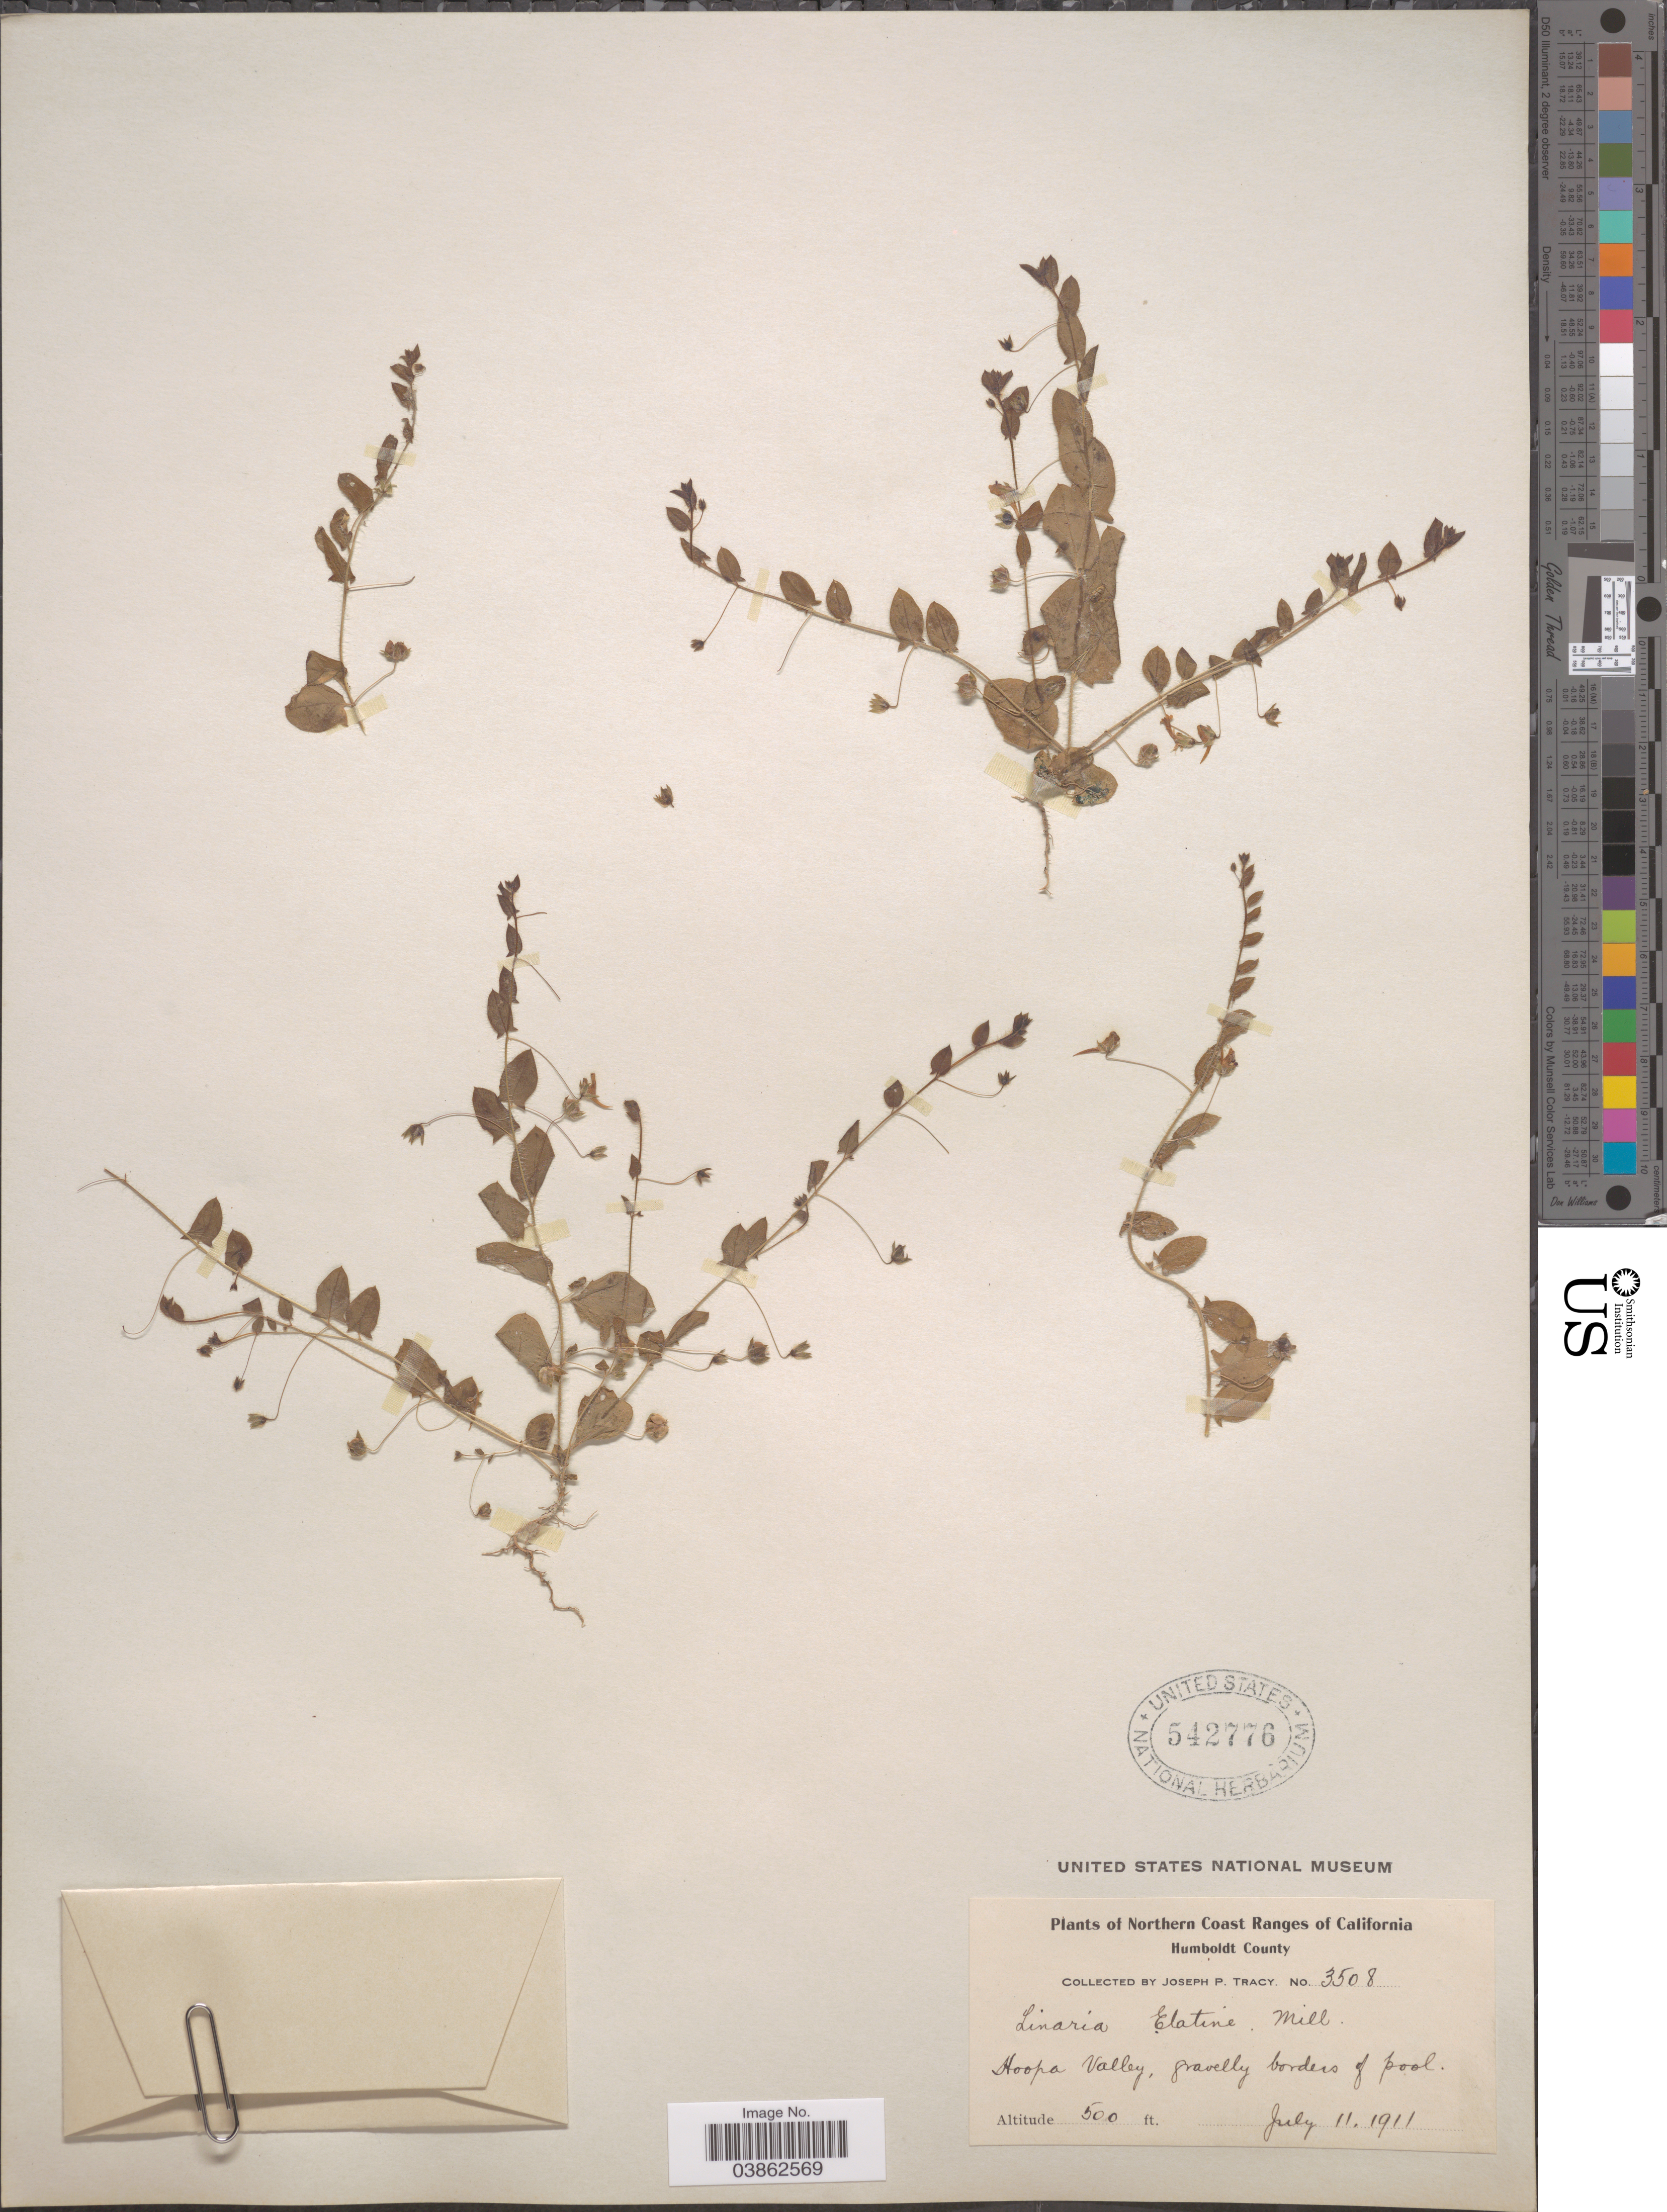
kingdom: Plantae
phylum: Tracheophyta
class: Magnoliopsida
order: Lamiales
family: Plantaginaceae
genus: Kickxia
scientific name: Kickxia elatine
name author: (L.) Dumort.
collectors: J. Tracy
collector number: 3508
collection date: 1911-07-11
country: United States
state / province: California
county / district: Humboldt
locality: Northern Coast Ranges of California. Humboldt County. Hoopa Valley, gravelly borders of pool.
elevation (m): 152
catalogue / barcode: US 542776